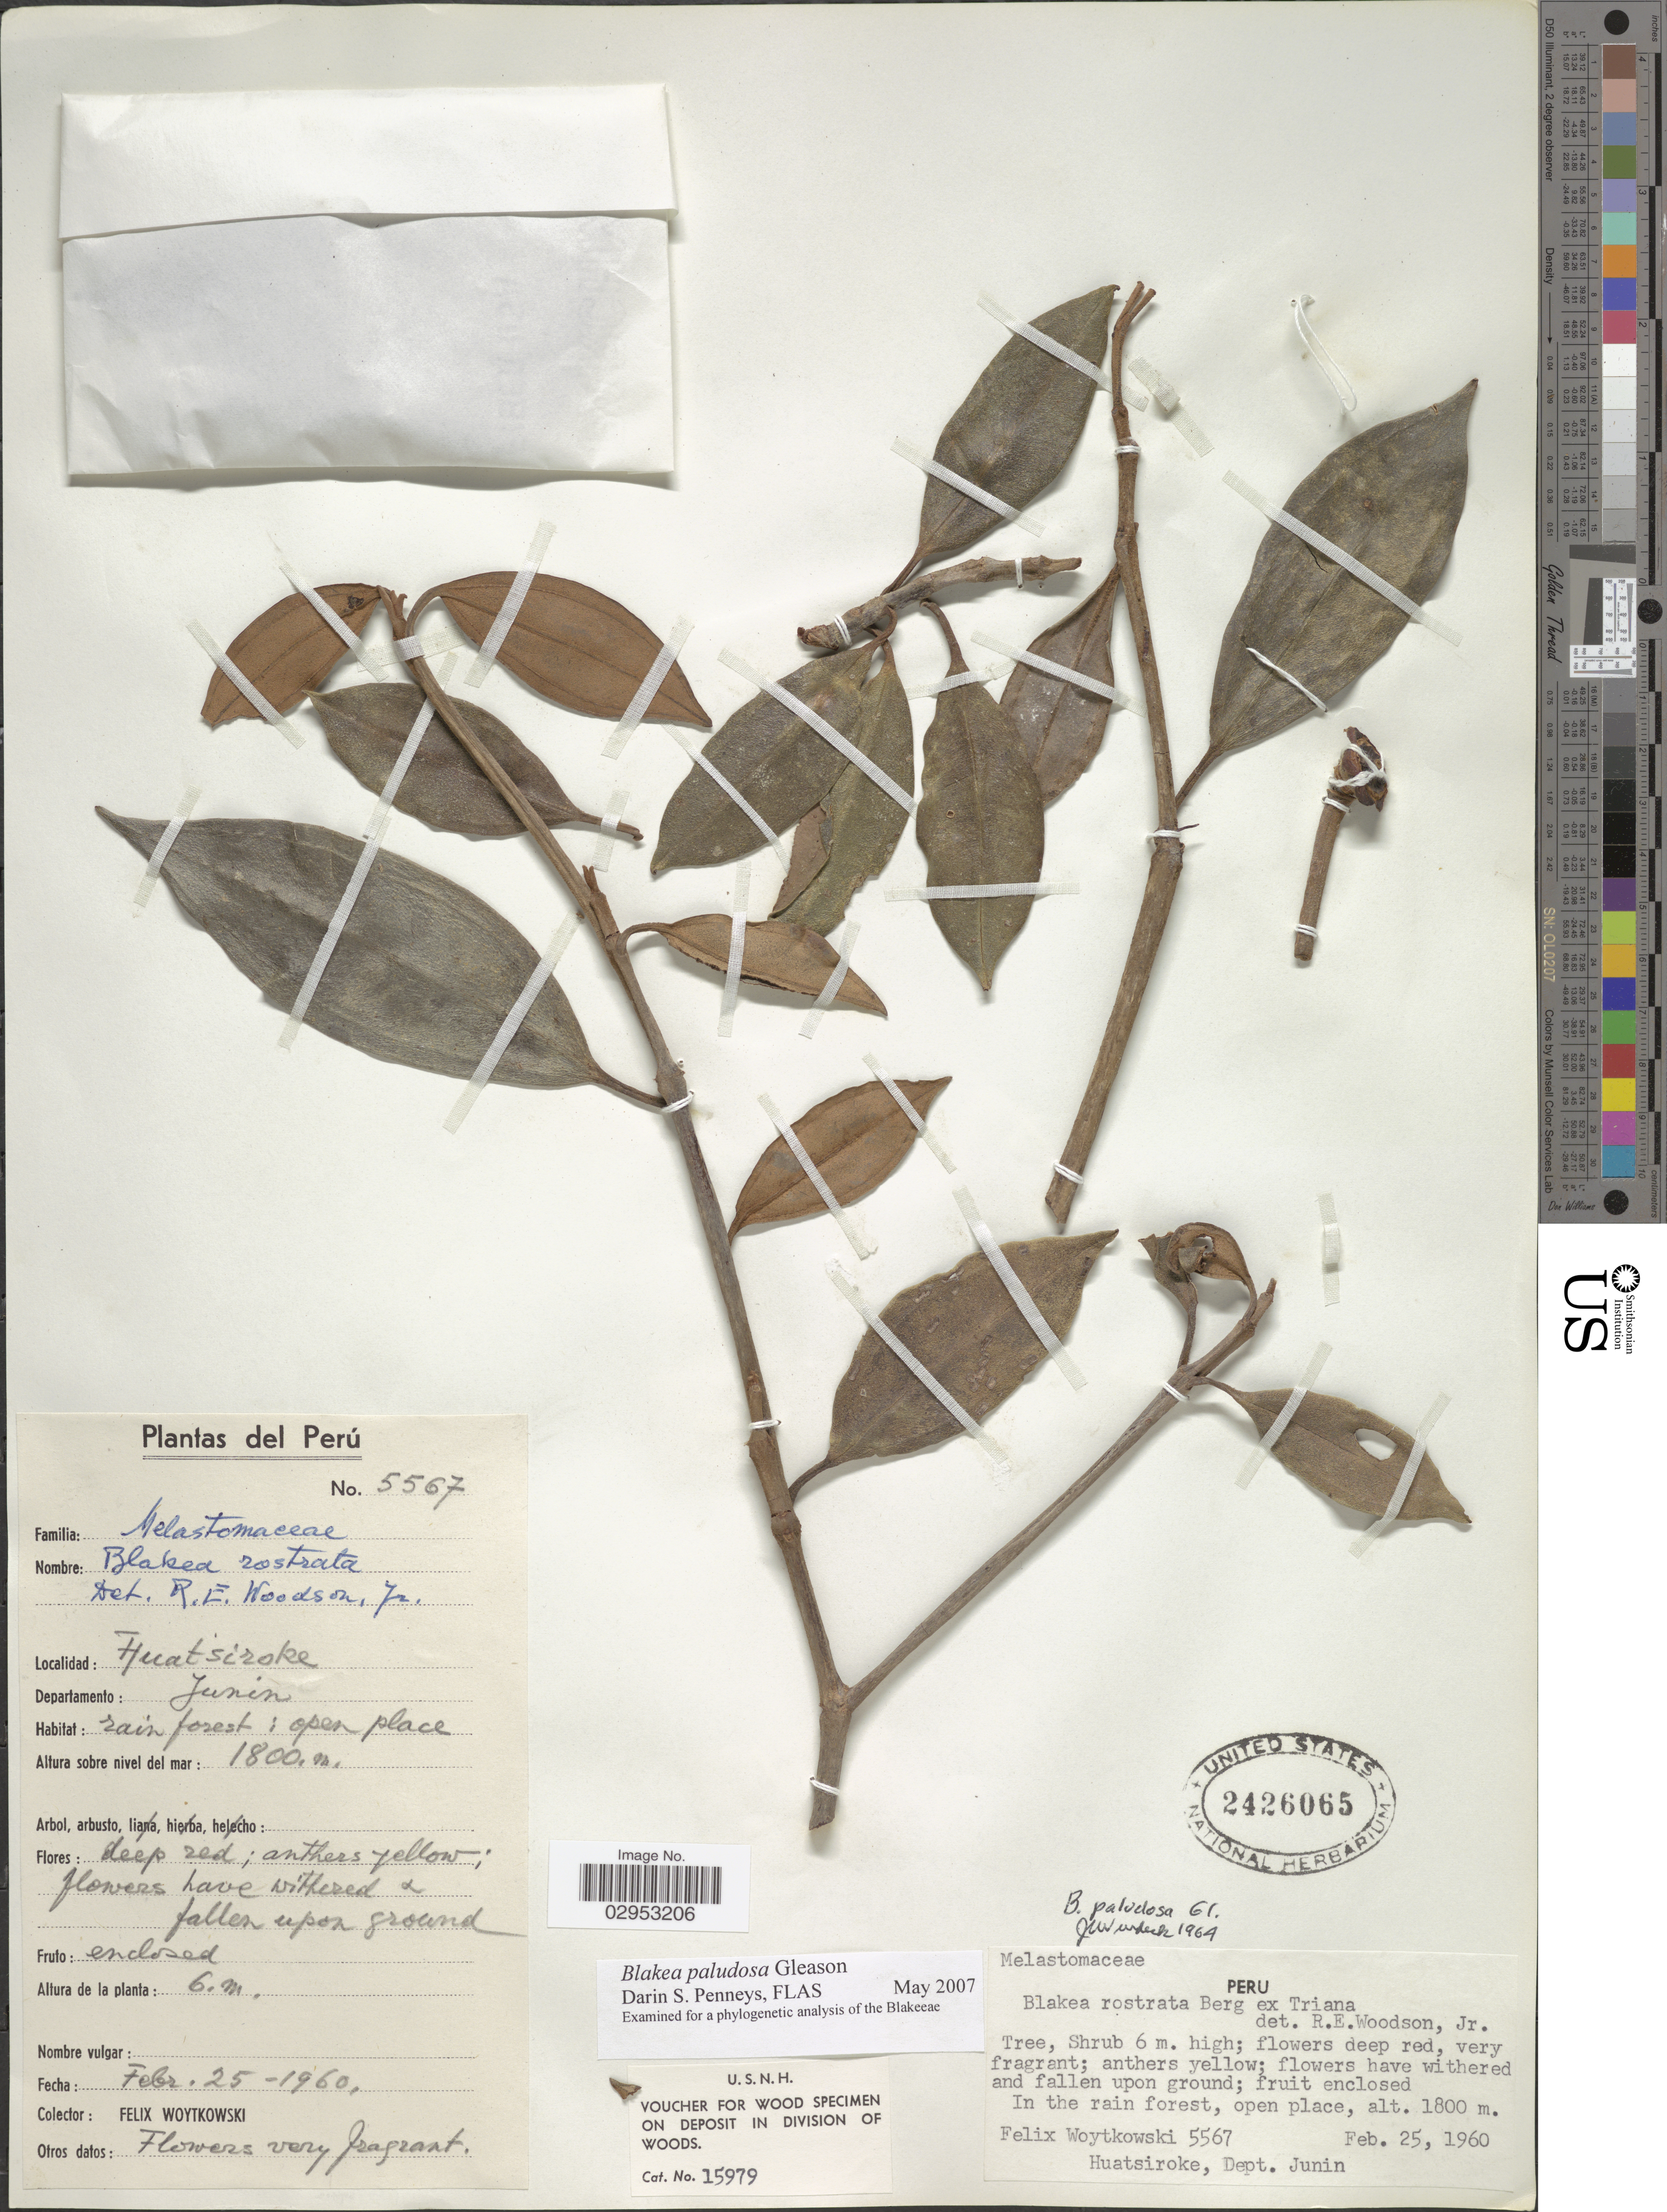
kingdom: Plantae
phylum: Tracheophyta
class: Magnoliopsida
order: Myrtales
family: Melastomataceae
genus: Blakea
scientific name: Blakea paludosa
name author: Gleason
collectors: F. Woytkowski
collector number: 5567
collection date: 1960-02-25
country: Peru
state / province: Junín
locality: Huatsirake. Departamento: Junin.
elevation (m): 1800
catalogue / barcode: US 2426065